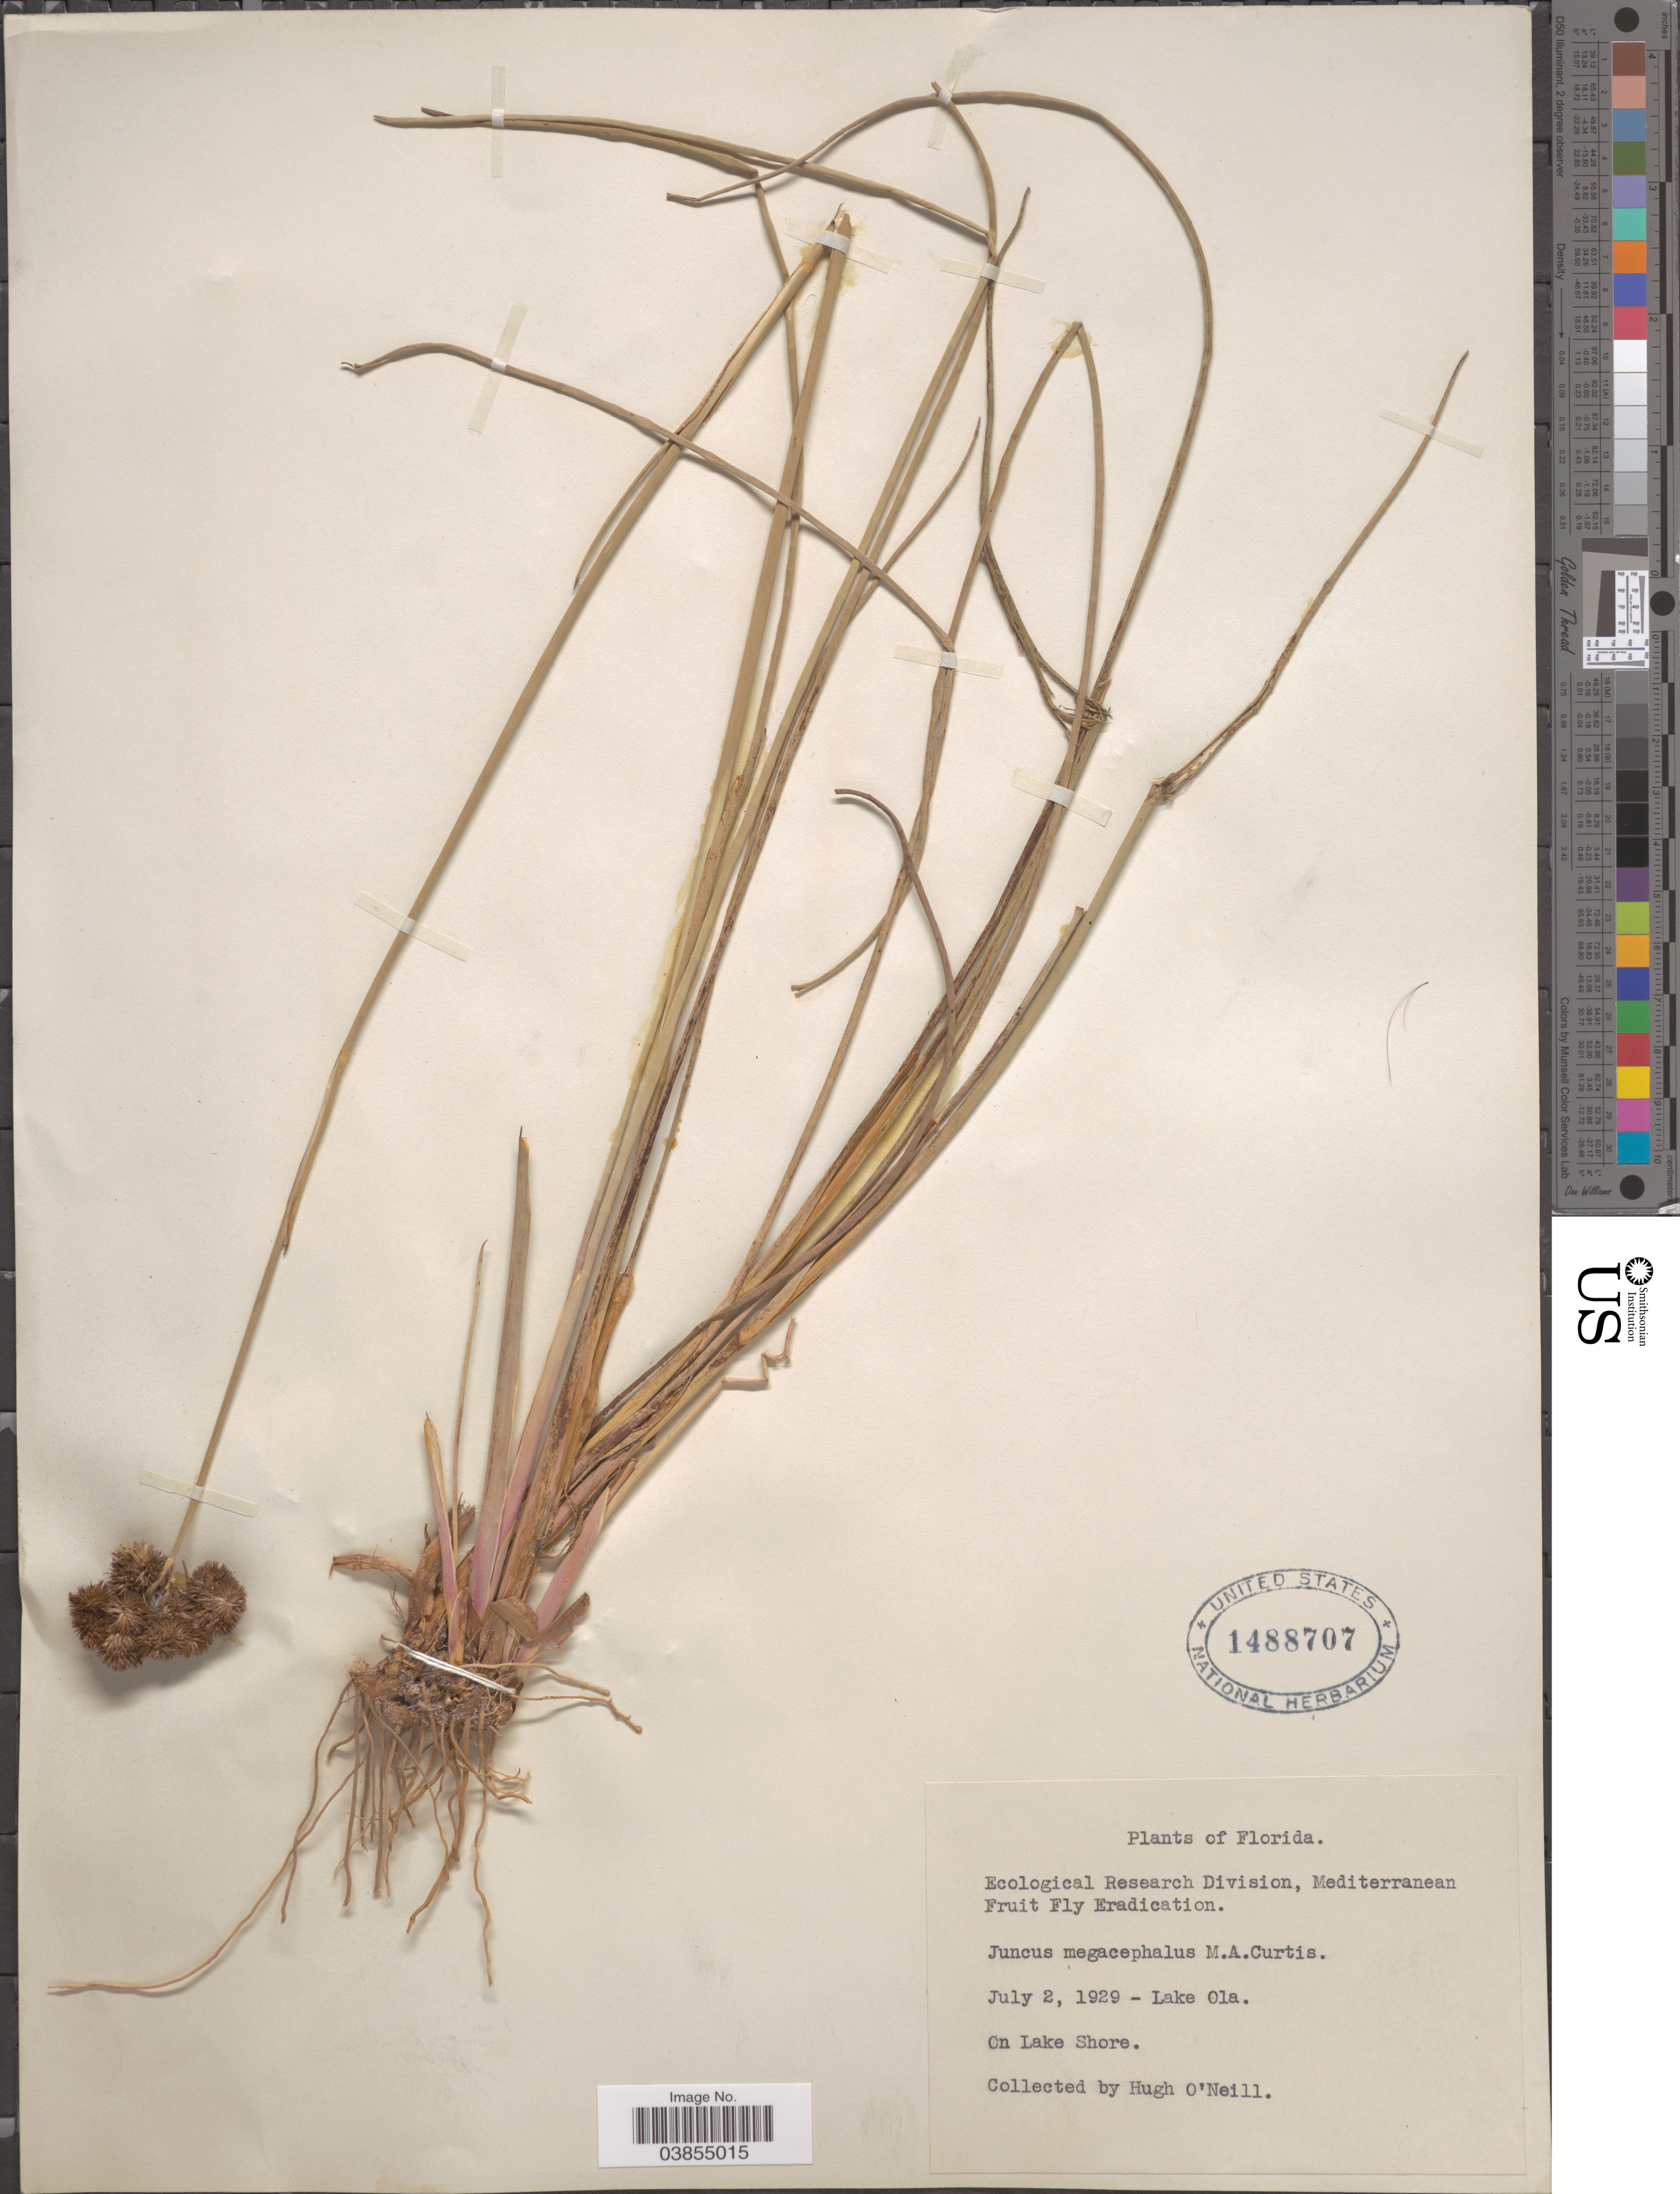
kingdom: Plantae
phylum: Tracheophyta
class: Liliopsida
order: Poales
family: Juncaceae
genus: Juncus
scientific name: Juncus megacephalus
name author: M.A. Curtis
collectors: H. O'Neill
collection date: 1929-07-02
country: United States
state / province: Florida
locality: Lake Ola. On Lake Shore.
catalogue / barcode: US 1488707